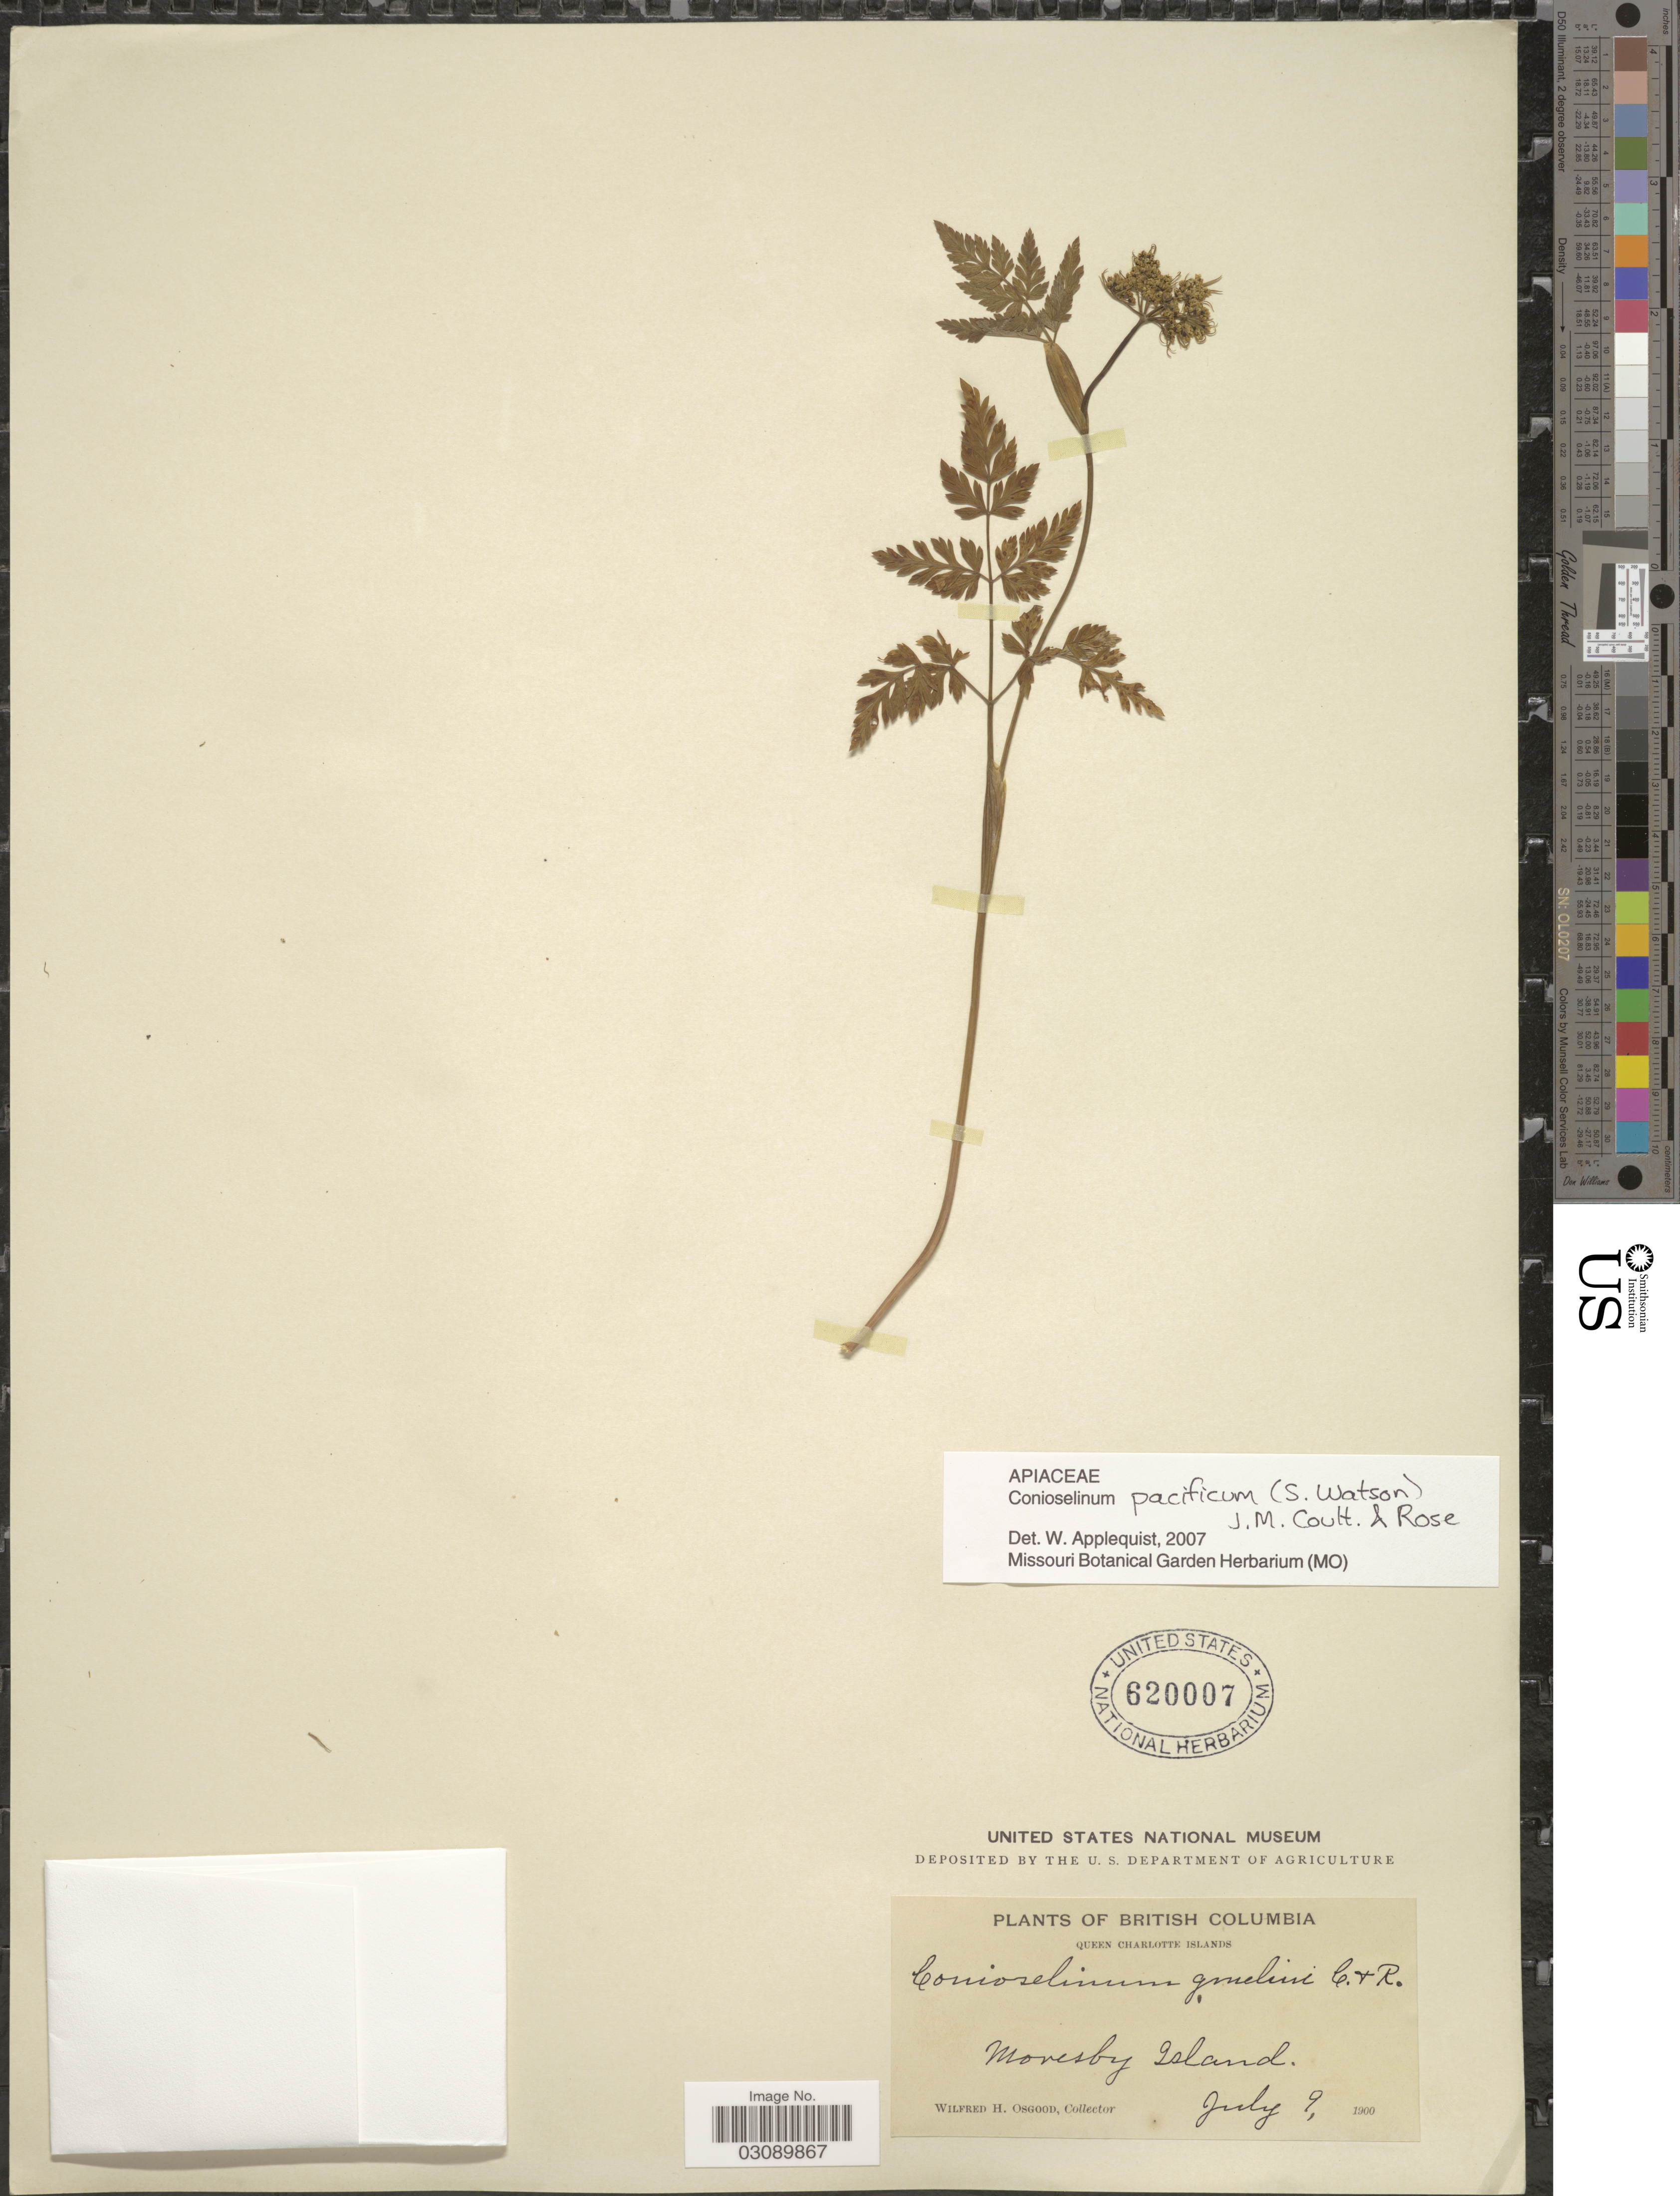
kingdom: Plantae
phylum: Tracheophyta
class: Magnoliopsida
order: Apiales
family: Apiaceae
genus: Conioselinum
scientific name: Conioselinum pacificum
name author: (S. Watson) J.M. Coult. & Rose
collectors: W. Osgood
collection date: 1900-07-09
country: Canada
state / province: British Columbia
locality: Queen Charlotte Islands. Moresby Island.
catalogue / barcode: US 620007